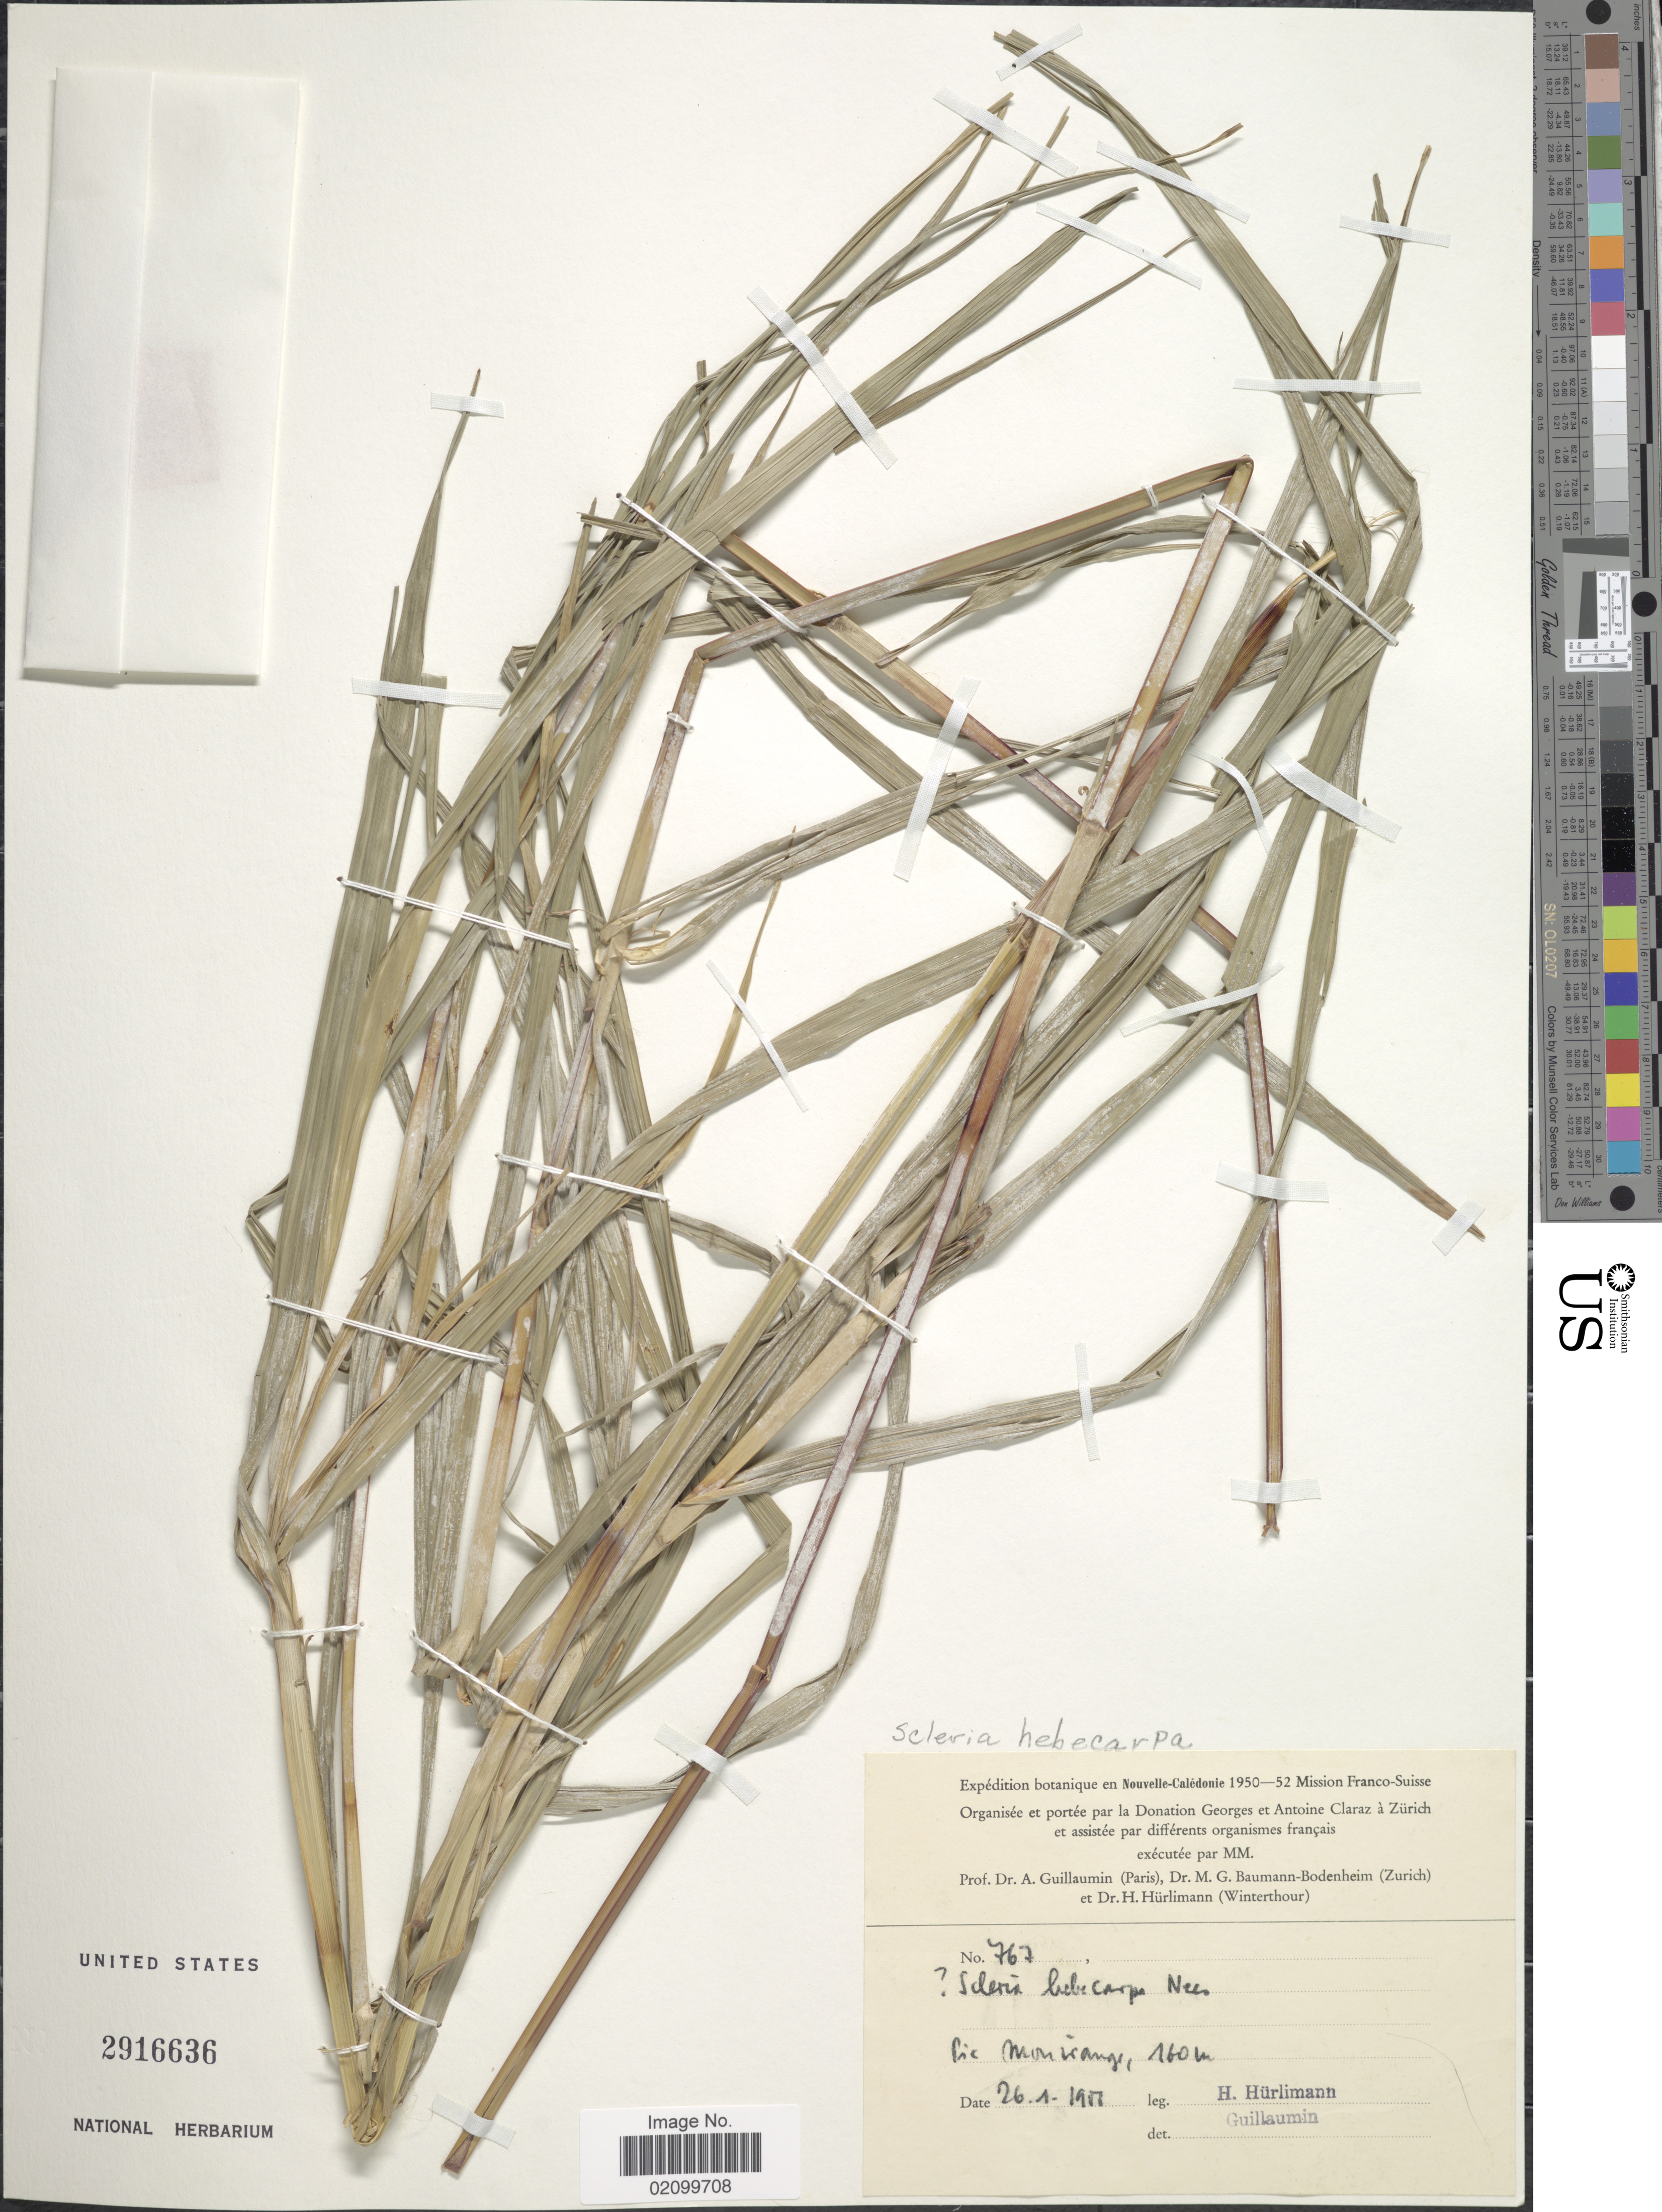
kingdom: Plantae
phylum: Tracheophyta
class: Liliopsida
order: Poales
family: Cyperaceae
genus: Scleria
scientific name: Scleria ovinux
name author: J. Raynal ex Fosberg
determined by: Raynal, J.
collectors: H. Hürlimann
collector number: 767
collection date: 1951-01-26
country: New Caledonia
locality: Pic Monisang [interpreted]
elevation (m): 160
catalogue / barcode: US 2916636